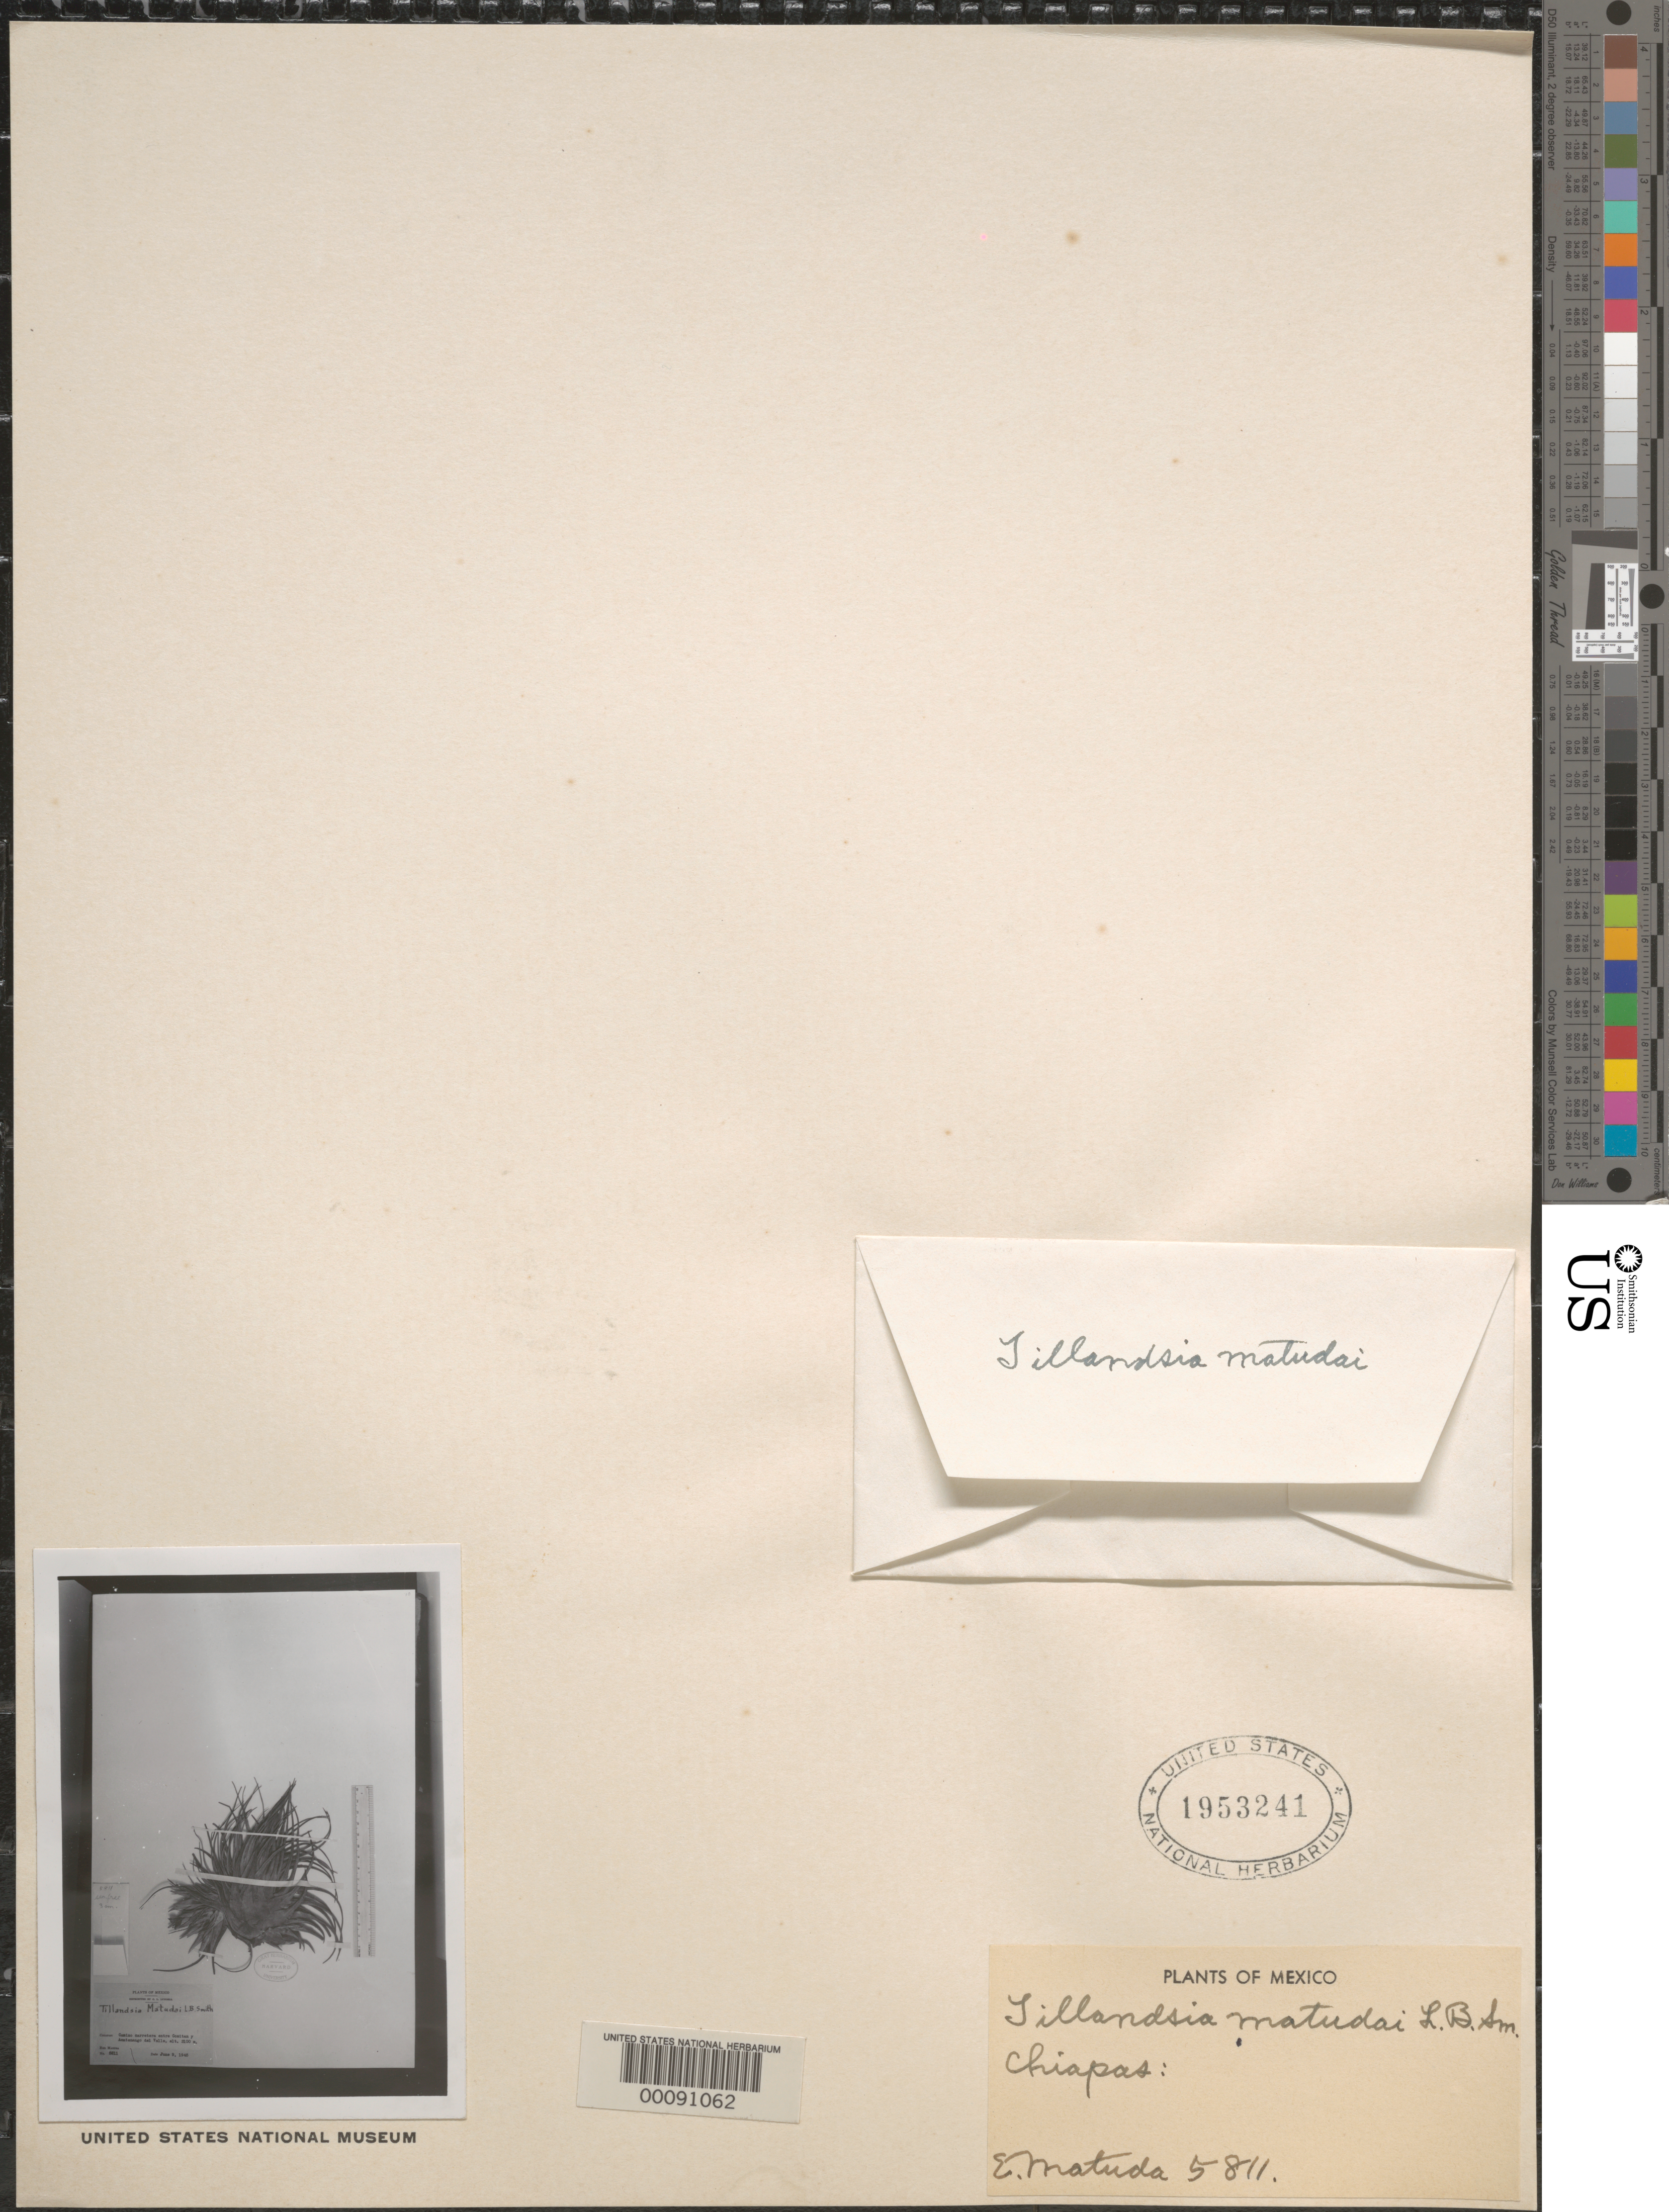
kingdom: Plantae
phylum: Tracheophyta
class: Liliopsida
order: Poales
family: Bromeliaceae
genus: Tillandsia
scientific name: Tillandsia matudae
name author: L.B. Sm.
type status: Isotype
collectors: E. Matuda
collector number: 5811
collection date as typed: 09 Jun 1945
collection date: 1945-06-09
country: Mexico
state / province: Chiapas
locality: Camino Carretera entre Comitan y Amatenangodel Valle.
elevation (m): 2100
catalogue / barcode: US 1953241